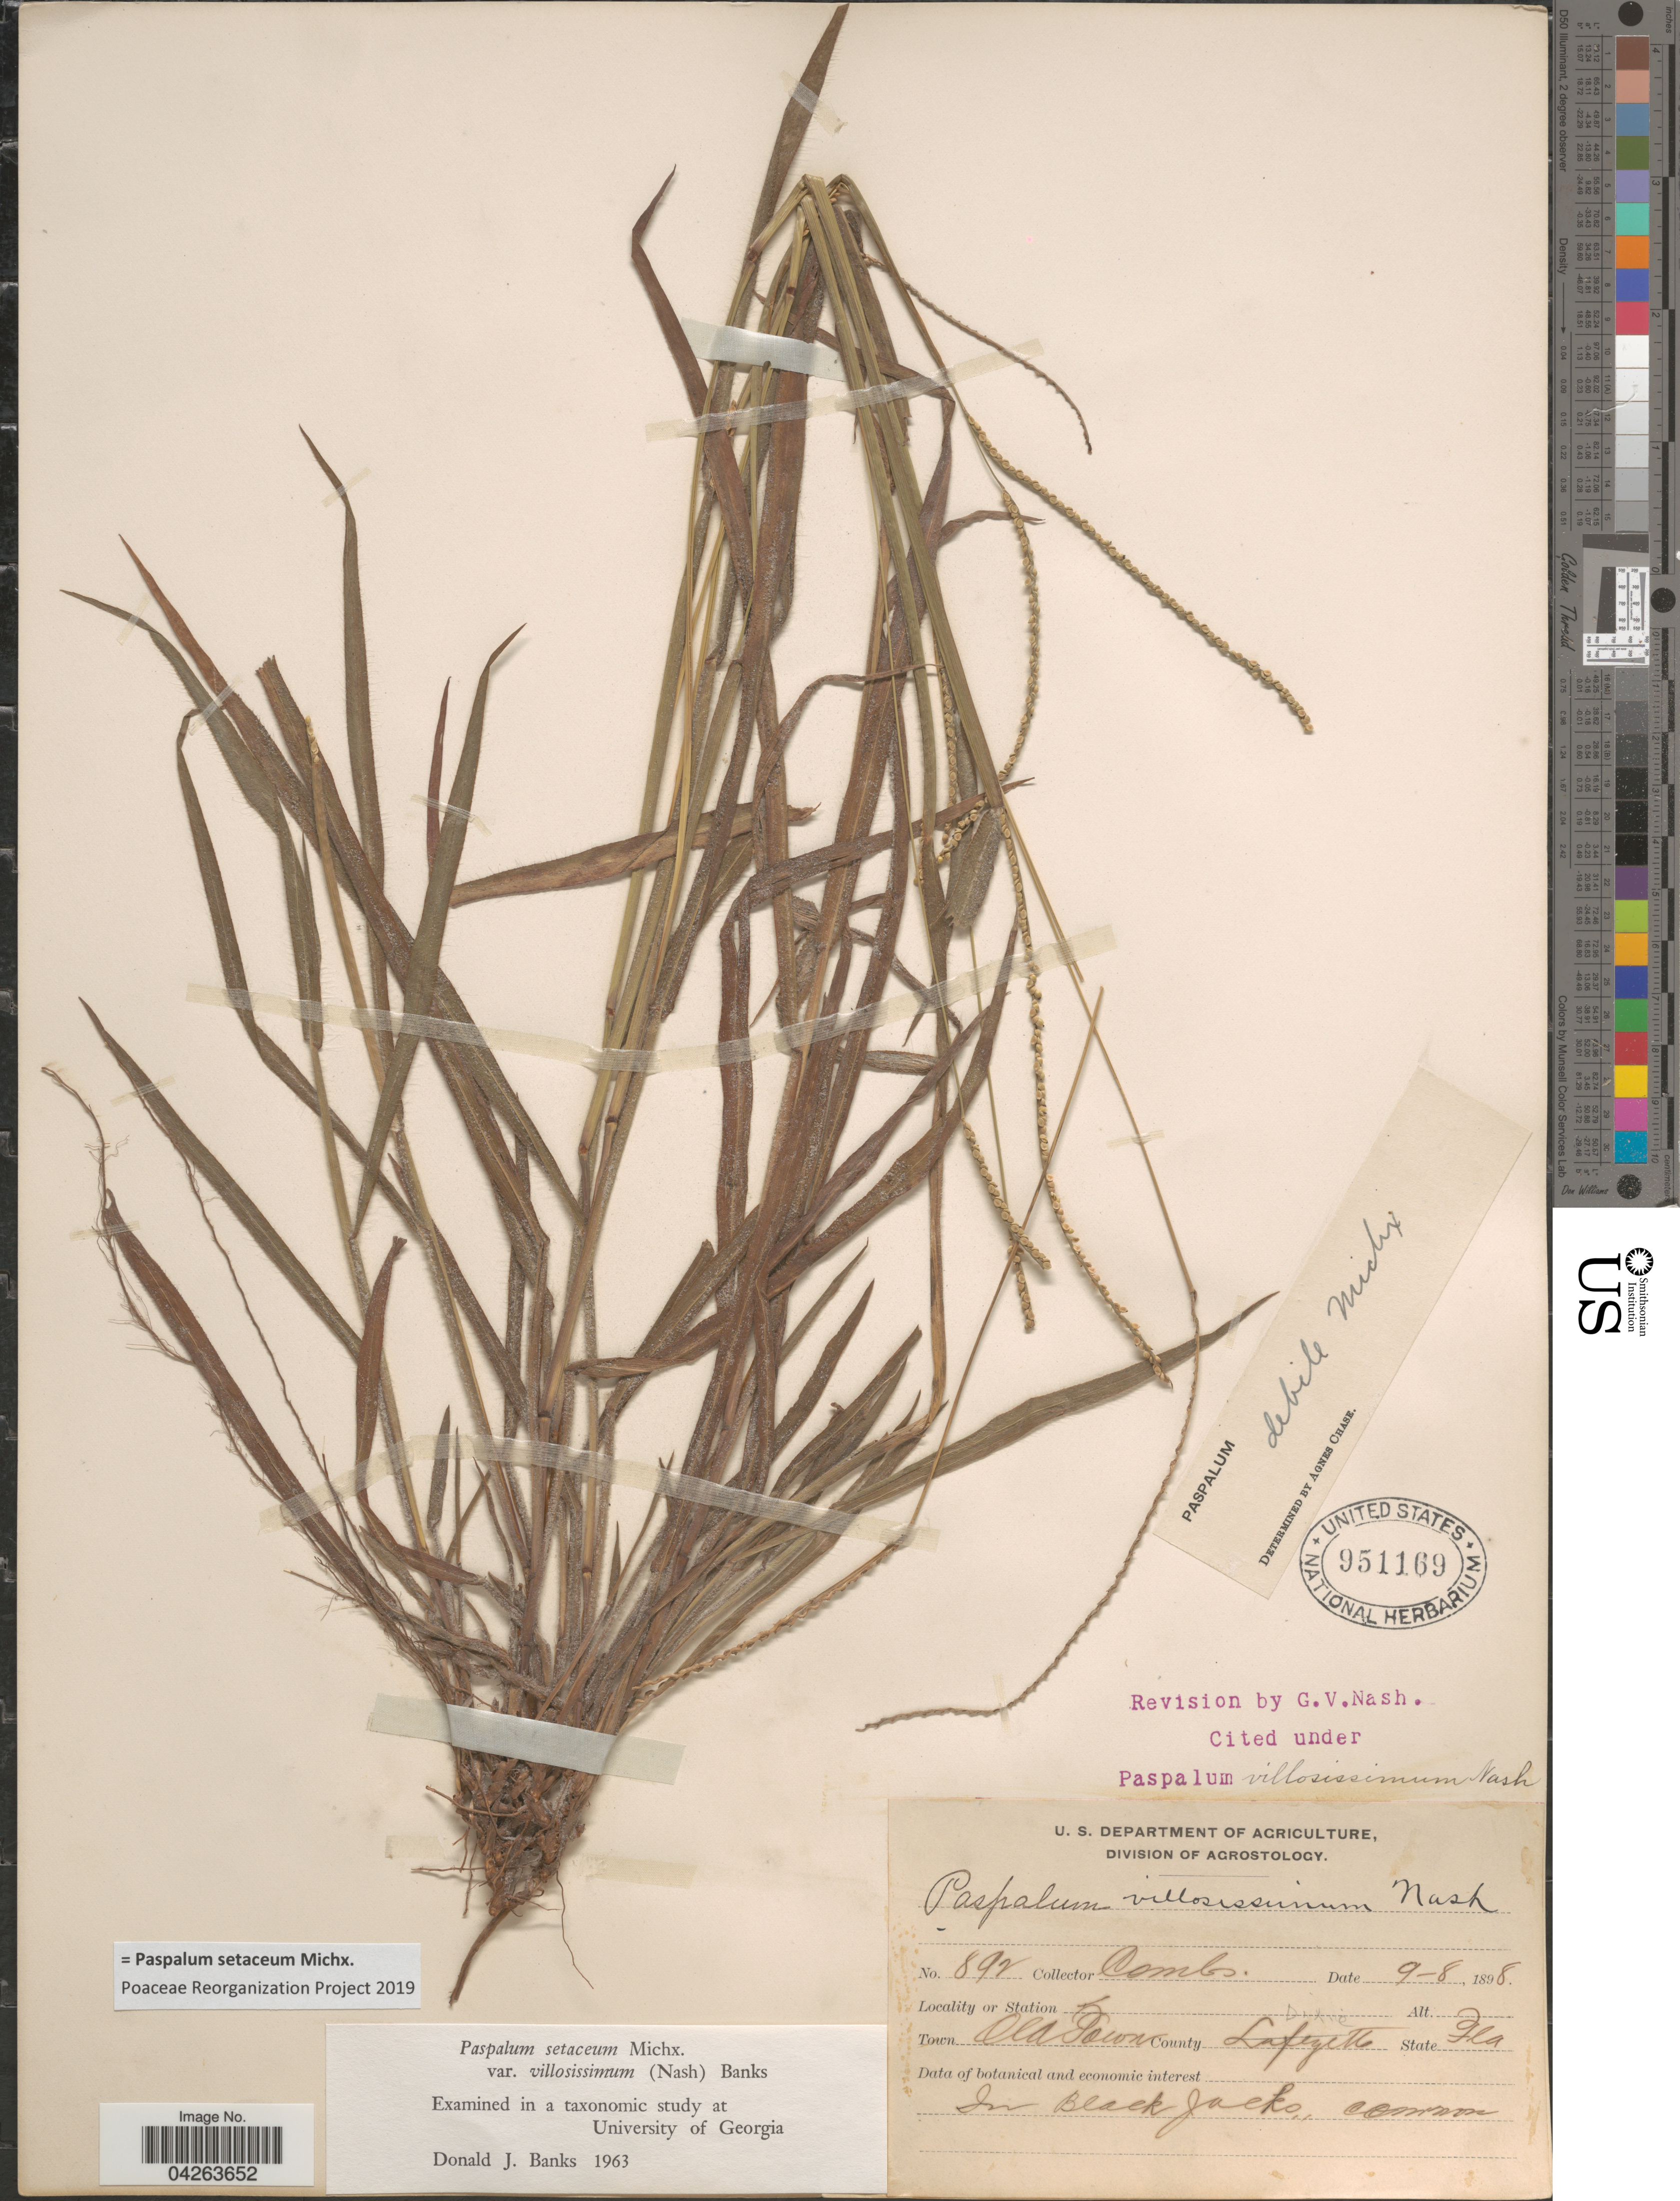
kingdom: Plantae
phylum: Tracheophyta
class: Liliopsida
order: Poales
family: Poaceae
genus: Paspalum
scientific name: Paspalum setaceum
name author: Michx.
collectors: -. Combs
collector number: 892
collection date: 1898-09-08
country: United States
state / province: Florida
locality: Town Old Town. County Dixie. In Black Jacks.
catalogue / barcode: US 951169